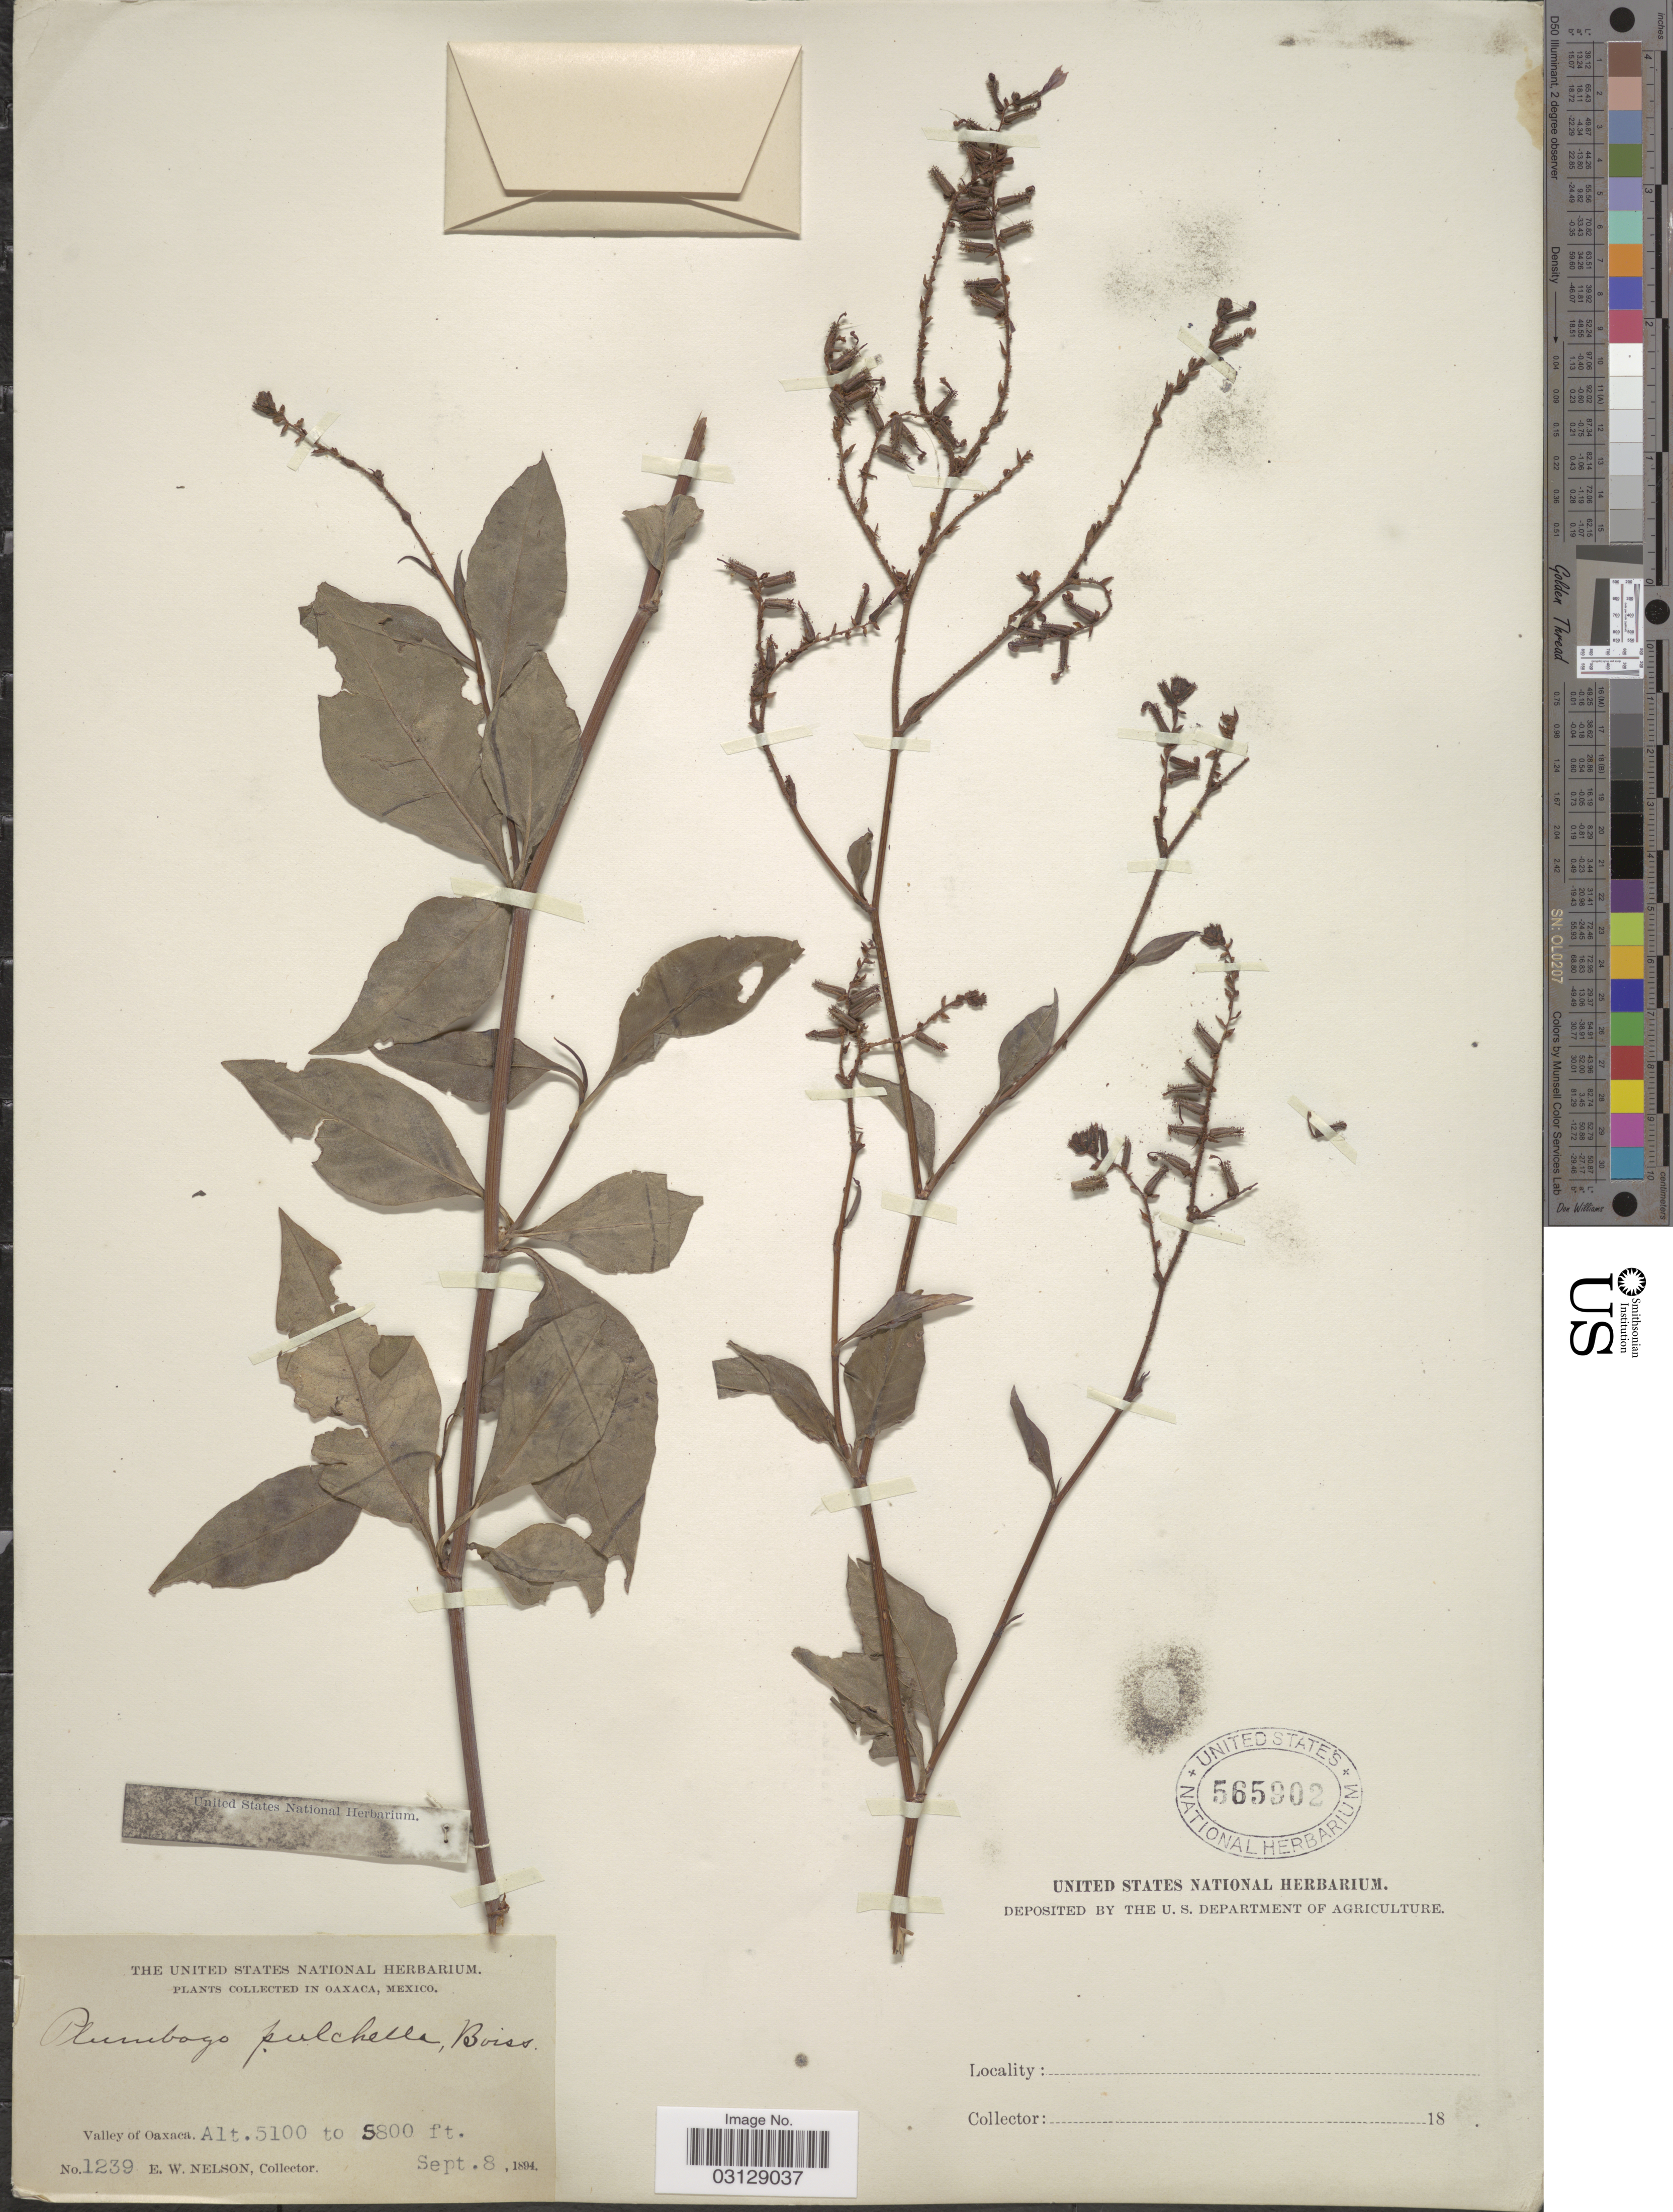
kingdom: Plantae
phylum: Tracheophyta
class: Magnoliopsida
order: Caryophyllales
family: Plumbaginaceae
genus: Plumbago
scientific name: Plumbago pulchella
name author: Boiss.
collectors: E. W. Nelson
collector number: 1239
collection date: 1894-09-08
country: Mexico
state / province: Oaxaca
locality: In Oaxaca. Valley of Oaxaca.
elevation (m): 1554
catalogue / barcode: US 565902